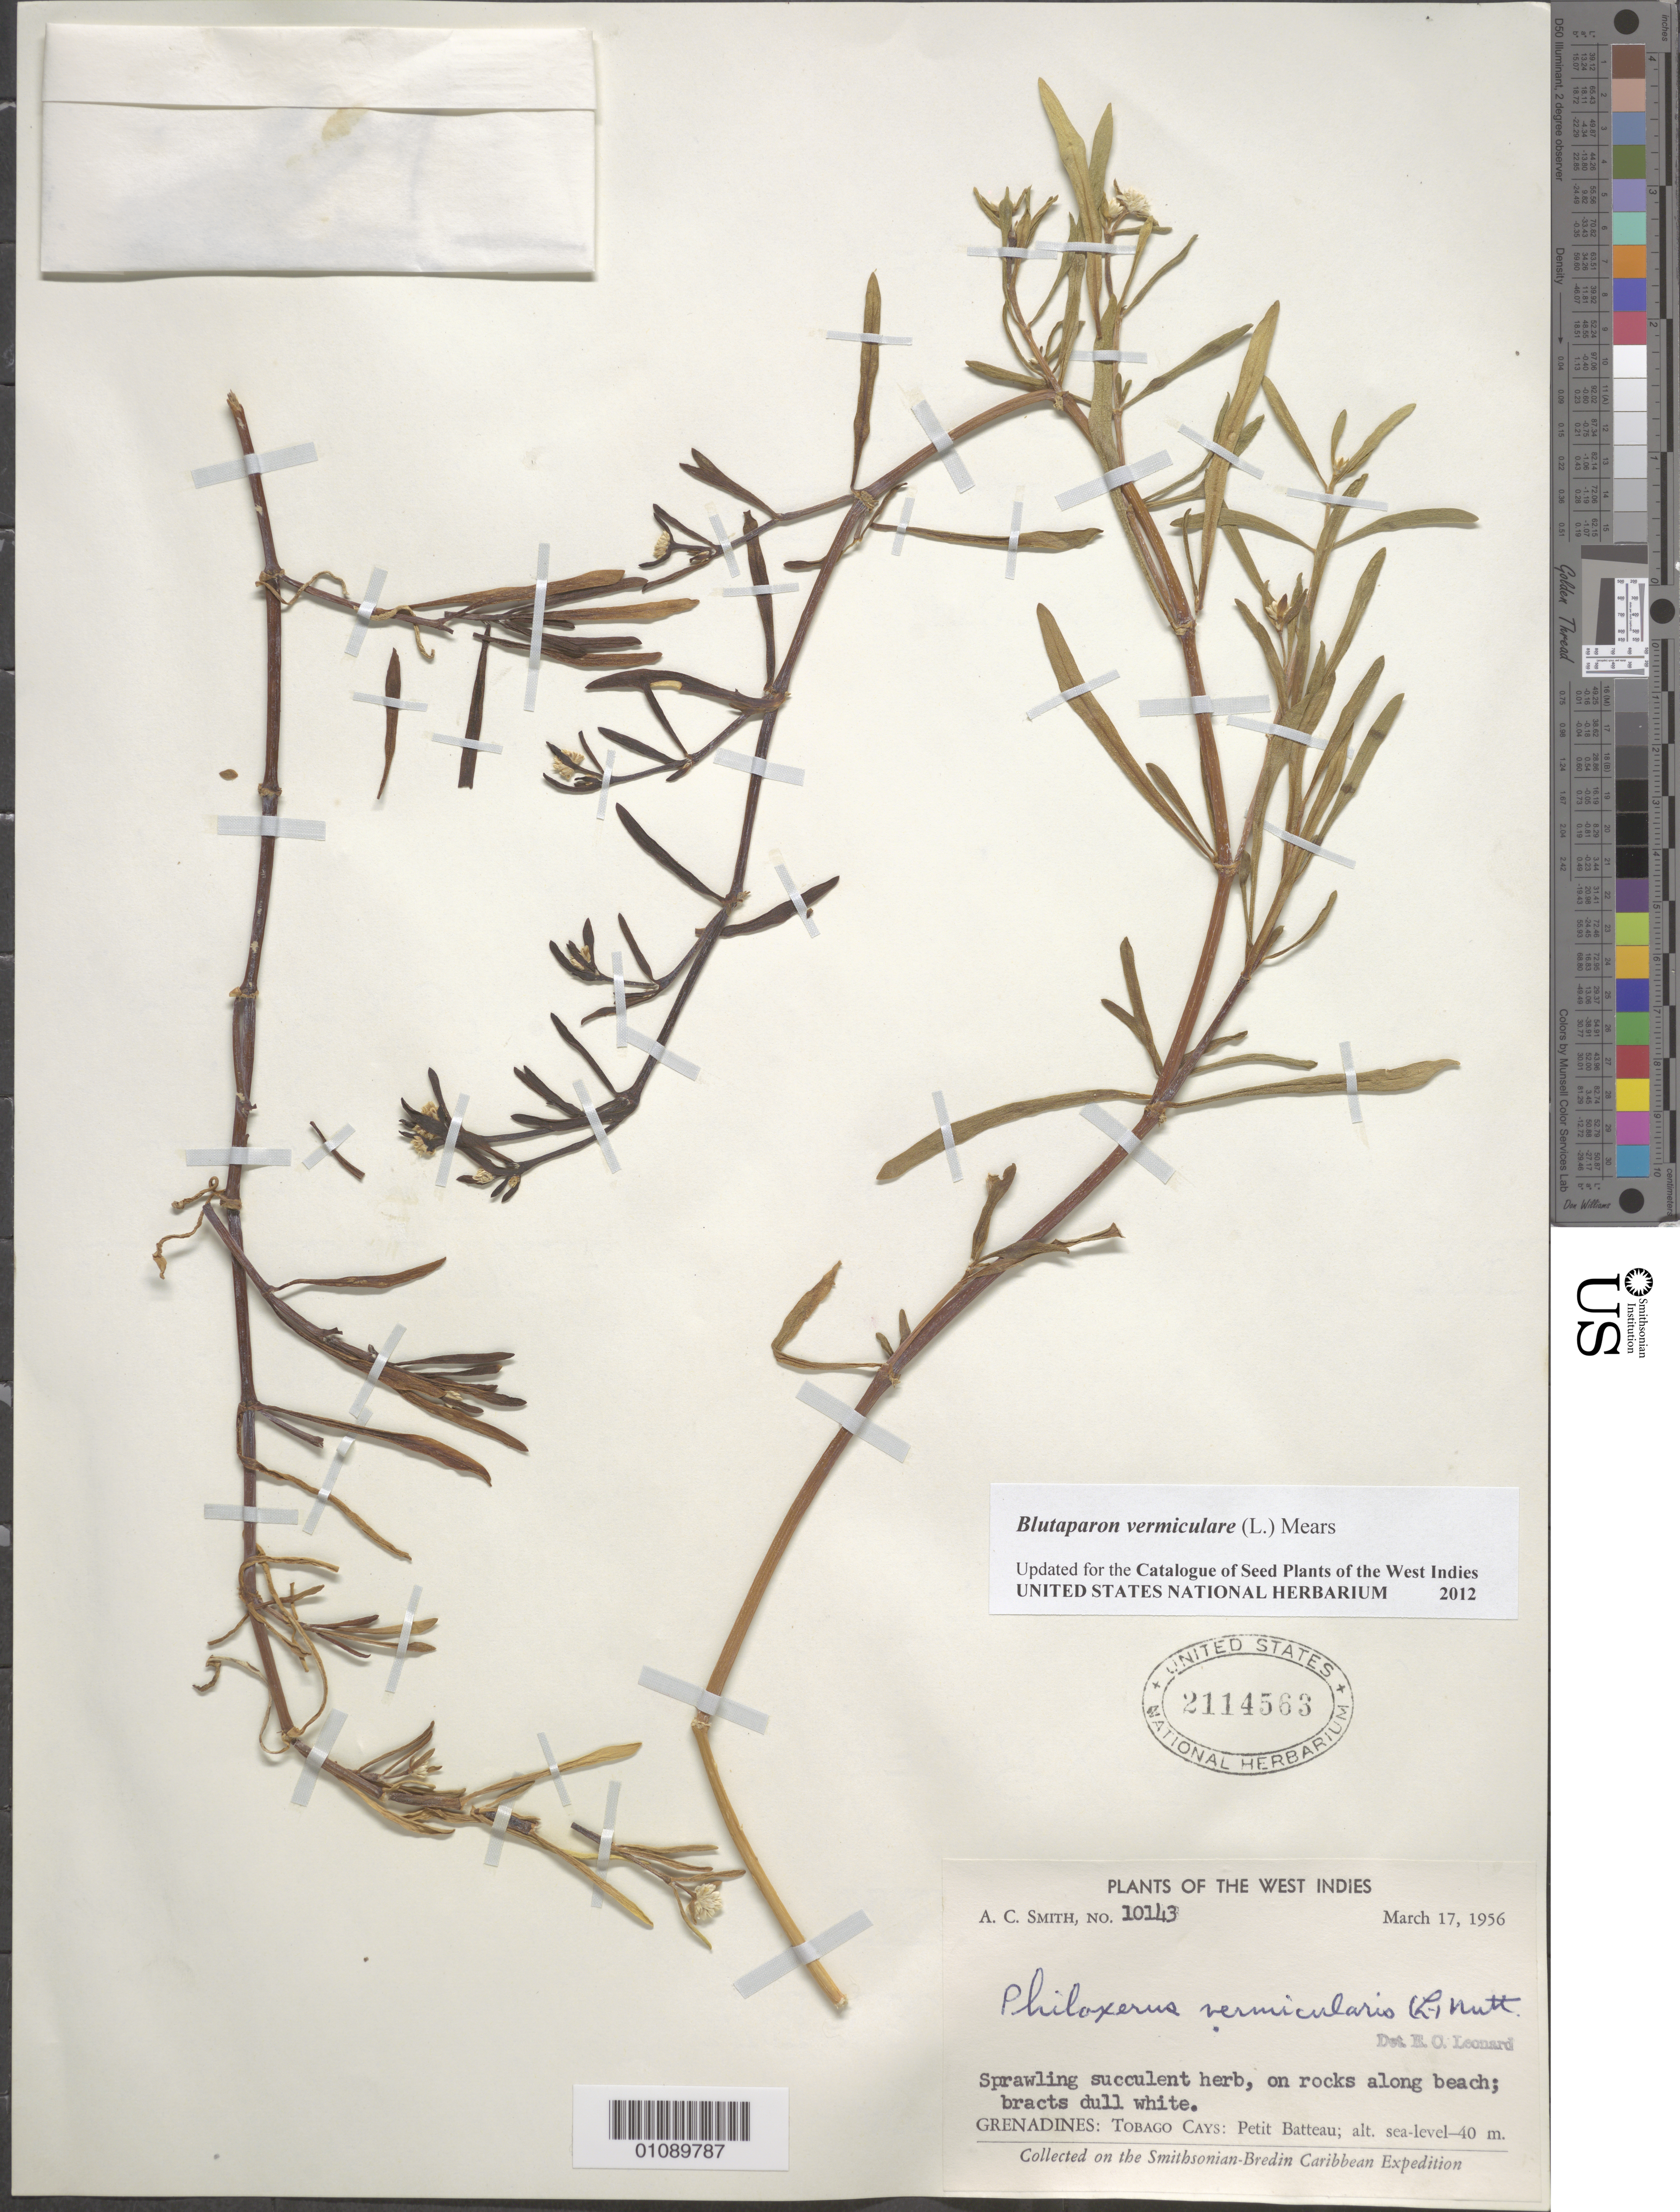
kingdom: Plantae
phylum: Tracheophyta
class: Magnoliopsida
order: Caryophyllales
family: Amaranthaceae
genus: Gomphrena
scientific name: Gomphrena vermicularis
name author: L.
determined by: Strong, Mark T., (BOT), Smithsonian Institution - National Museum of Natural History (UNITED STATES)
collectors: A. C. Smith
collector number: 10143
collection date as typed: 17 Mar 1956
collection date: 1956-03-17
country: Trinidad and Tobago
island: Tobago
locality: Grenadines: Tobago Cays: Petit Batteau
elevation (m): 0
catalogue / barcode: US 2114563